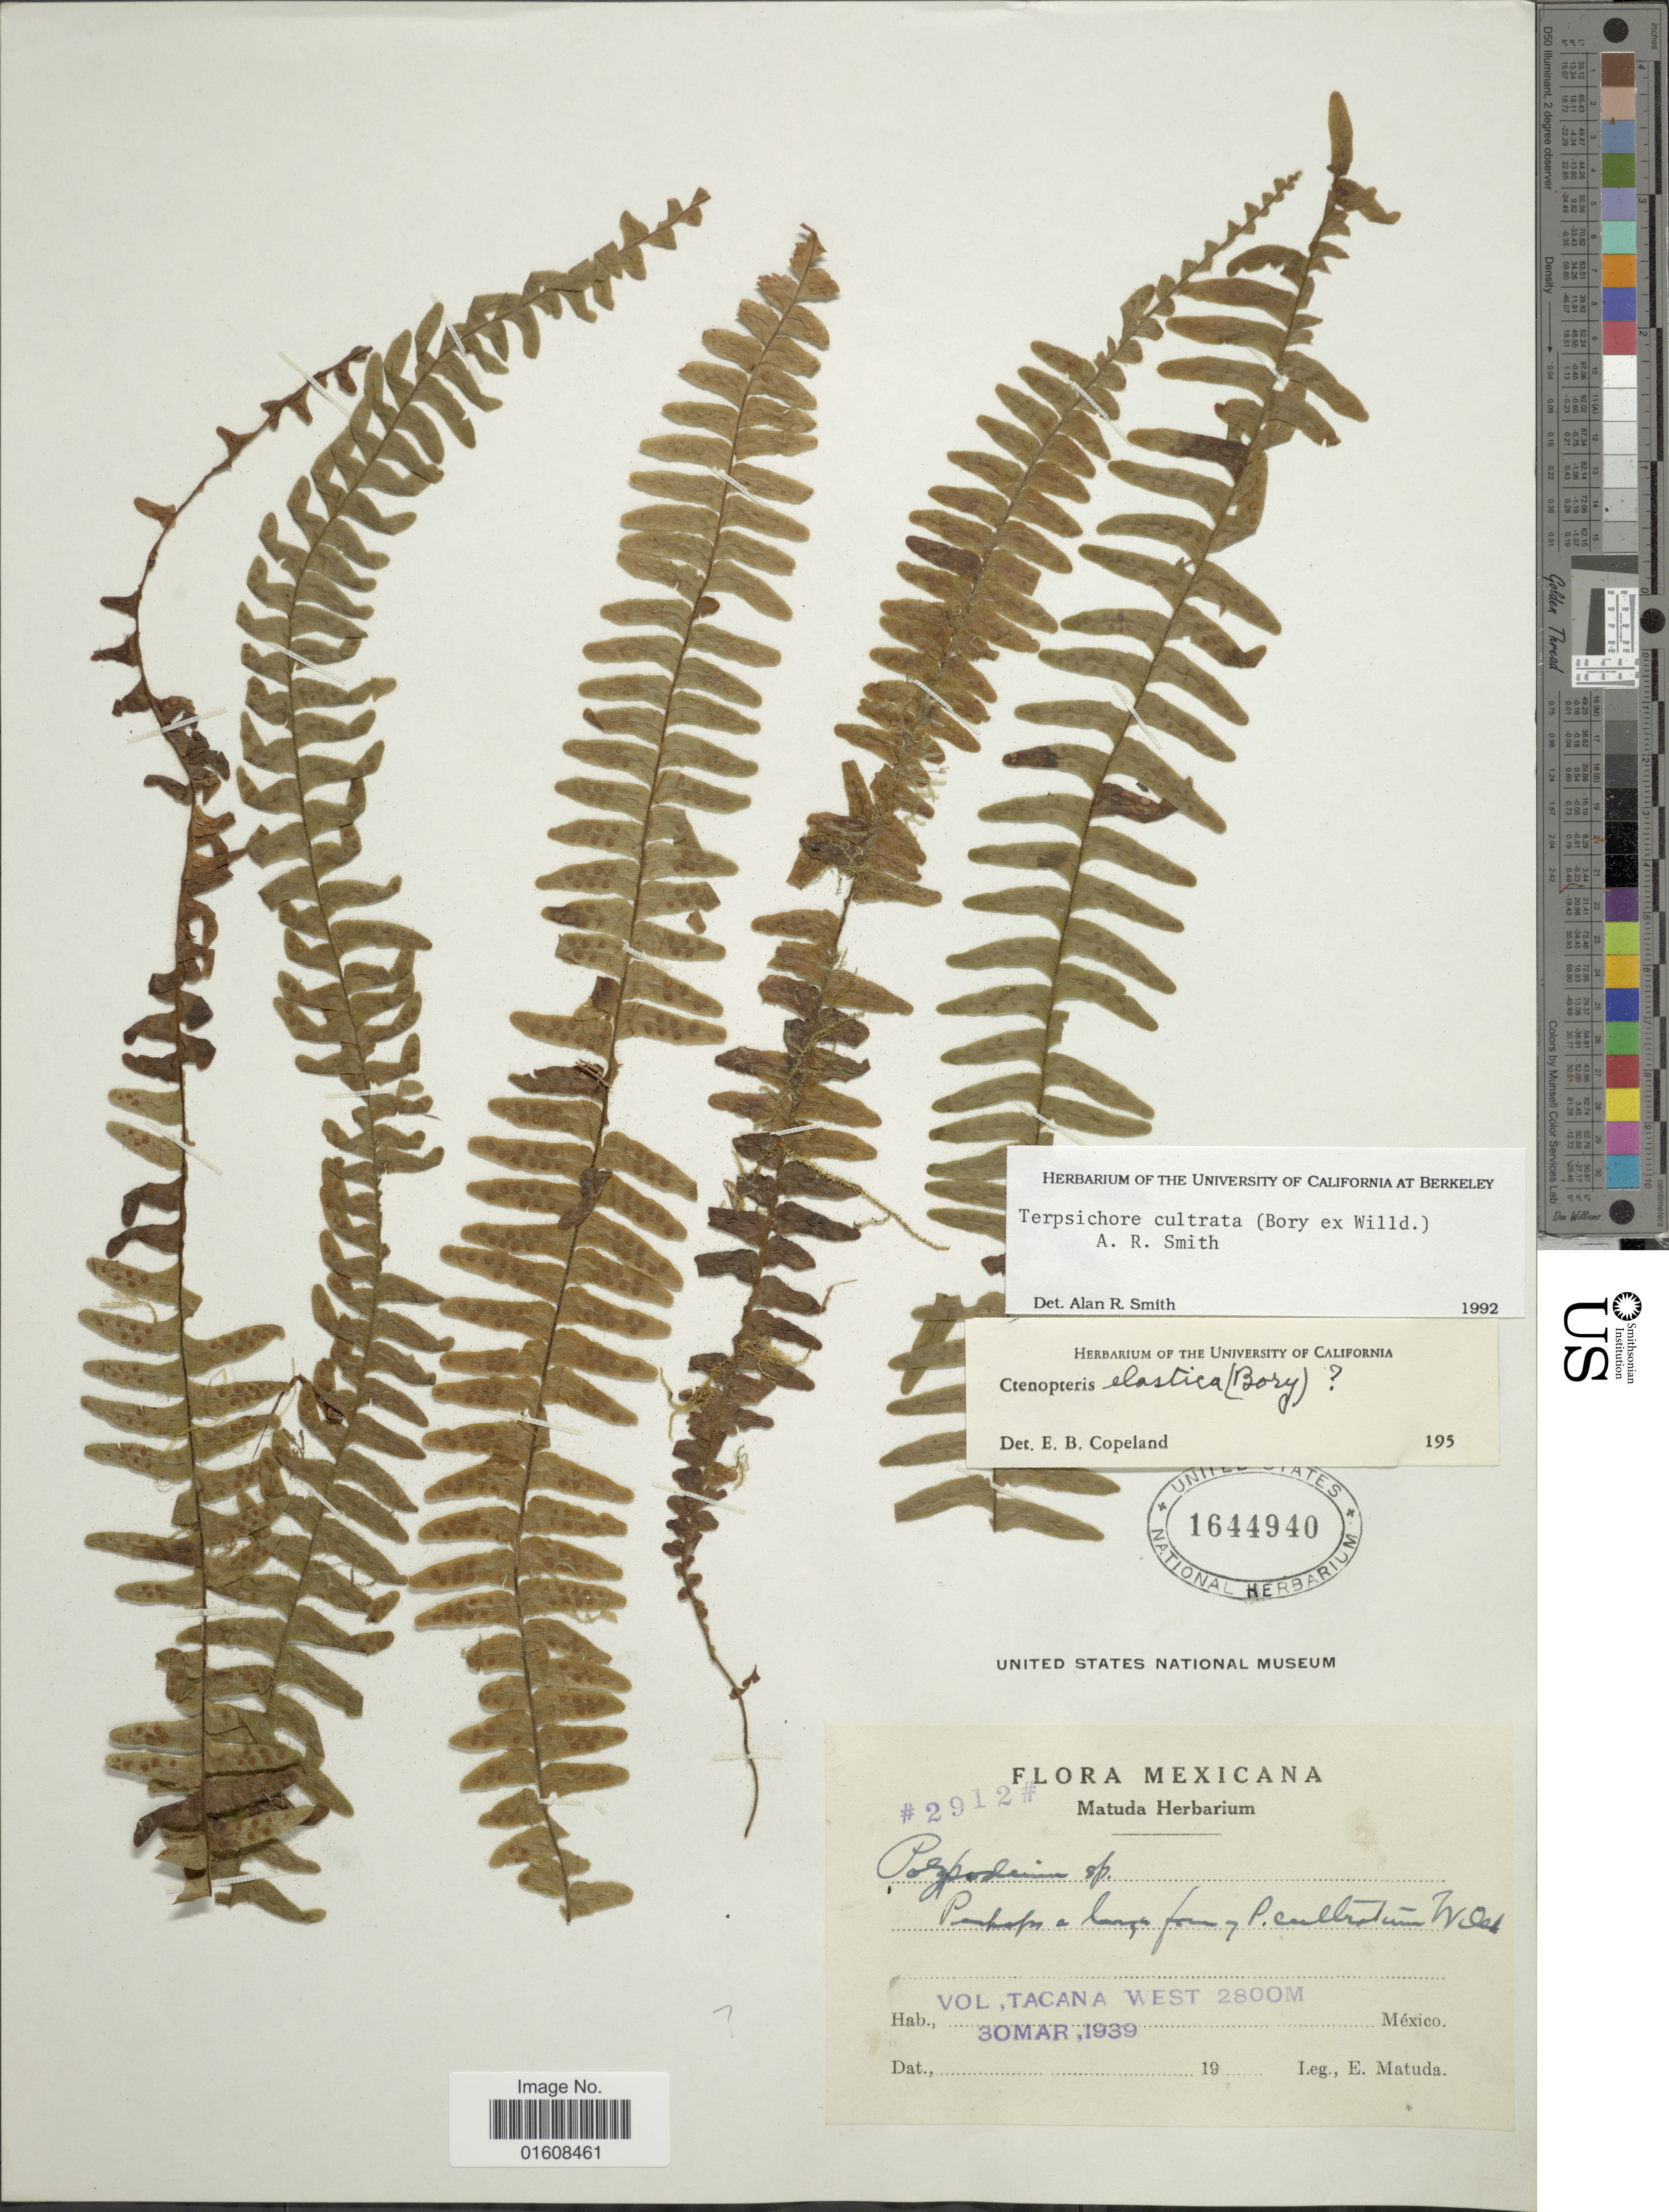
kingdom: Plantae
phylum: Tracheophyta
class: Polypodiopsida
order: Polypodiales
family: Polypodiaceae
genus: Alansmia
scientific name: Alansmia cultrata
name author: (Bory ex Willd.) Moguel & M. Kessler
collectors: E. Matuda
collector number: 2912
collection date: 1939-03-30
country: Mexico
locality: Vol, Tacana West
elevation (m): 2800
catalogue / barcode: US 1644940